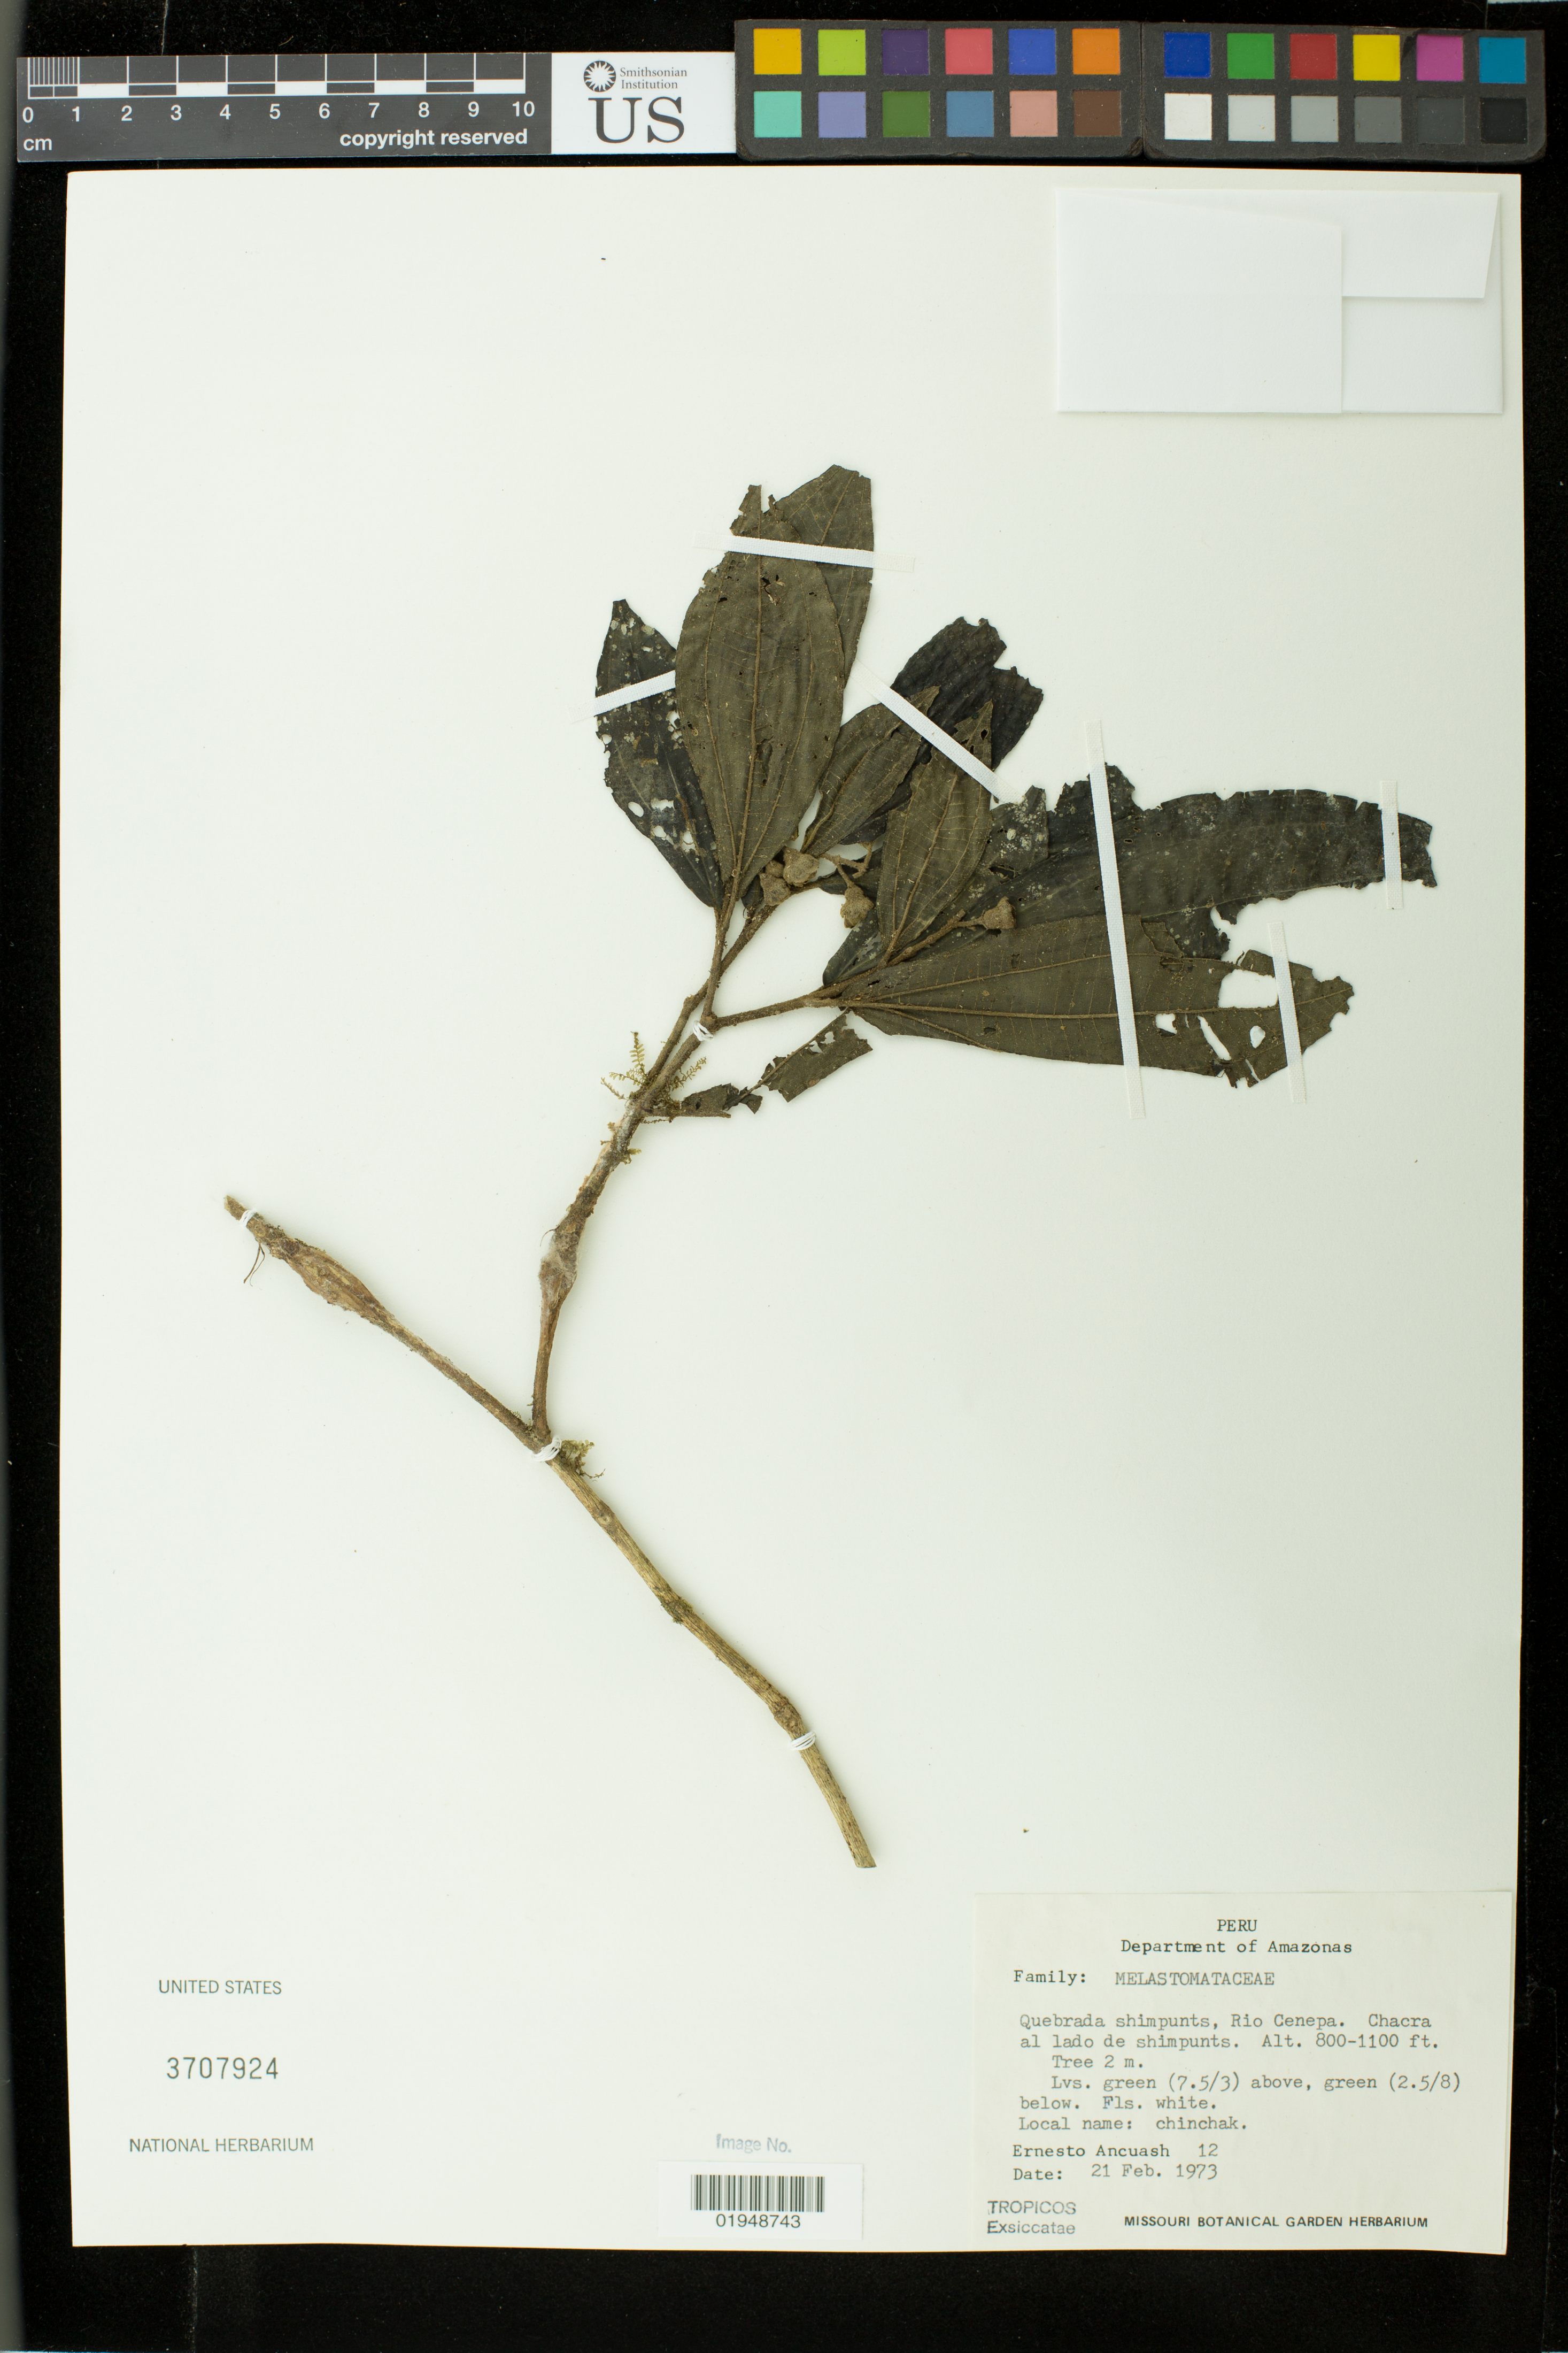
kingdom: Plantae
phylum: Tracheophyta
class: Magnoliopsida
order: Myrtales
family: Melastomataceae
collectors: E. Ancuash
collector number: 12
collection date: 1973-02-22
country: Peru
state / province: Amazonas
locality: Department of Amazonas. Quebrada chimpunts alto rio Cenepa. Monte al lado de shimpunts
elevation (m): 244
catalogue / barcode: US 3707924